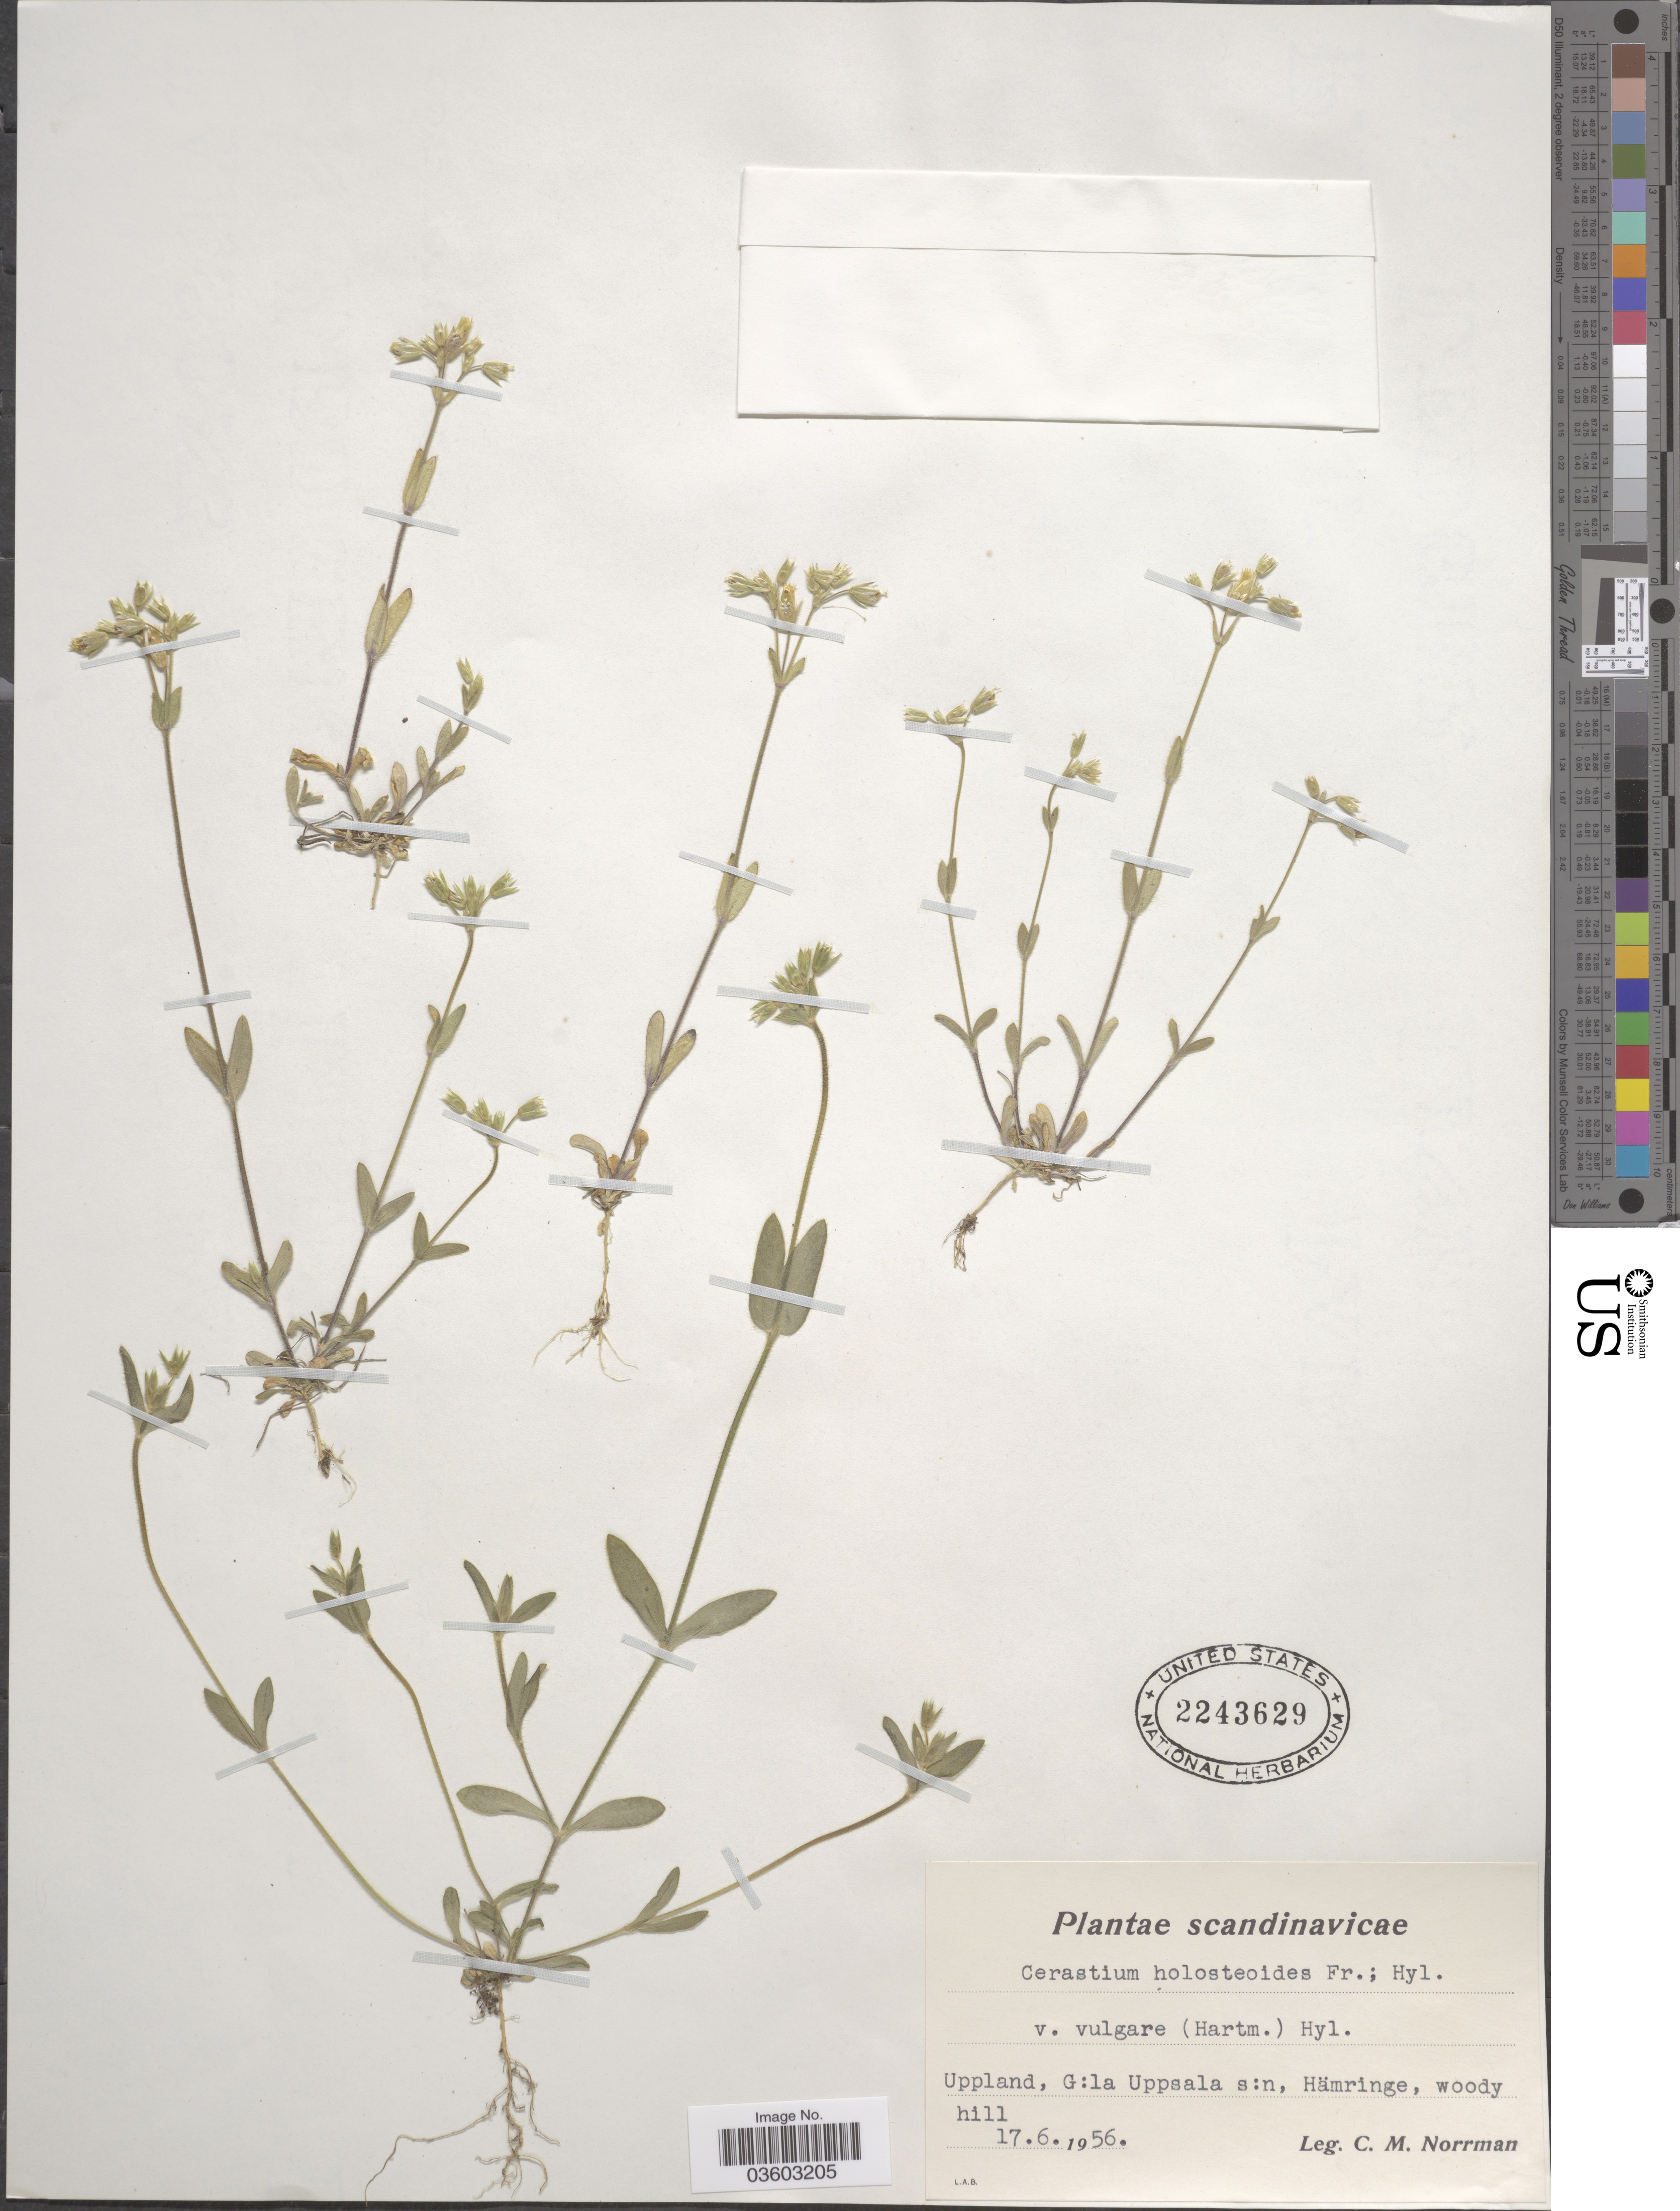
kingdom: Plantae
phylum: Tracheophyta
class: Magnoliopsida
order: Caryophyllales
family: Caryophyllaceae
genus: Cerastium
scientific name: Cerastium holosteoides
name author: Fr.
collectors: C. Norrman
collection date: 1956-06-17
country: Sweden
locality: Scandinavicae. Uppland, G:la Uppsala s:n, Hämringe.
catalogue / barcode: US 2243629